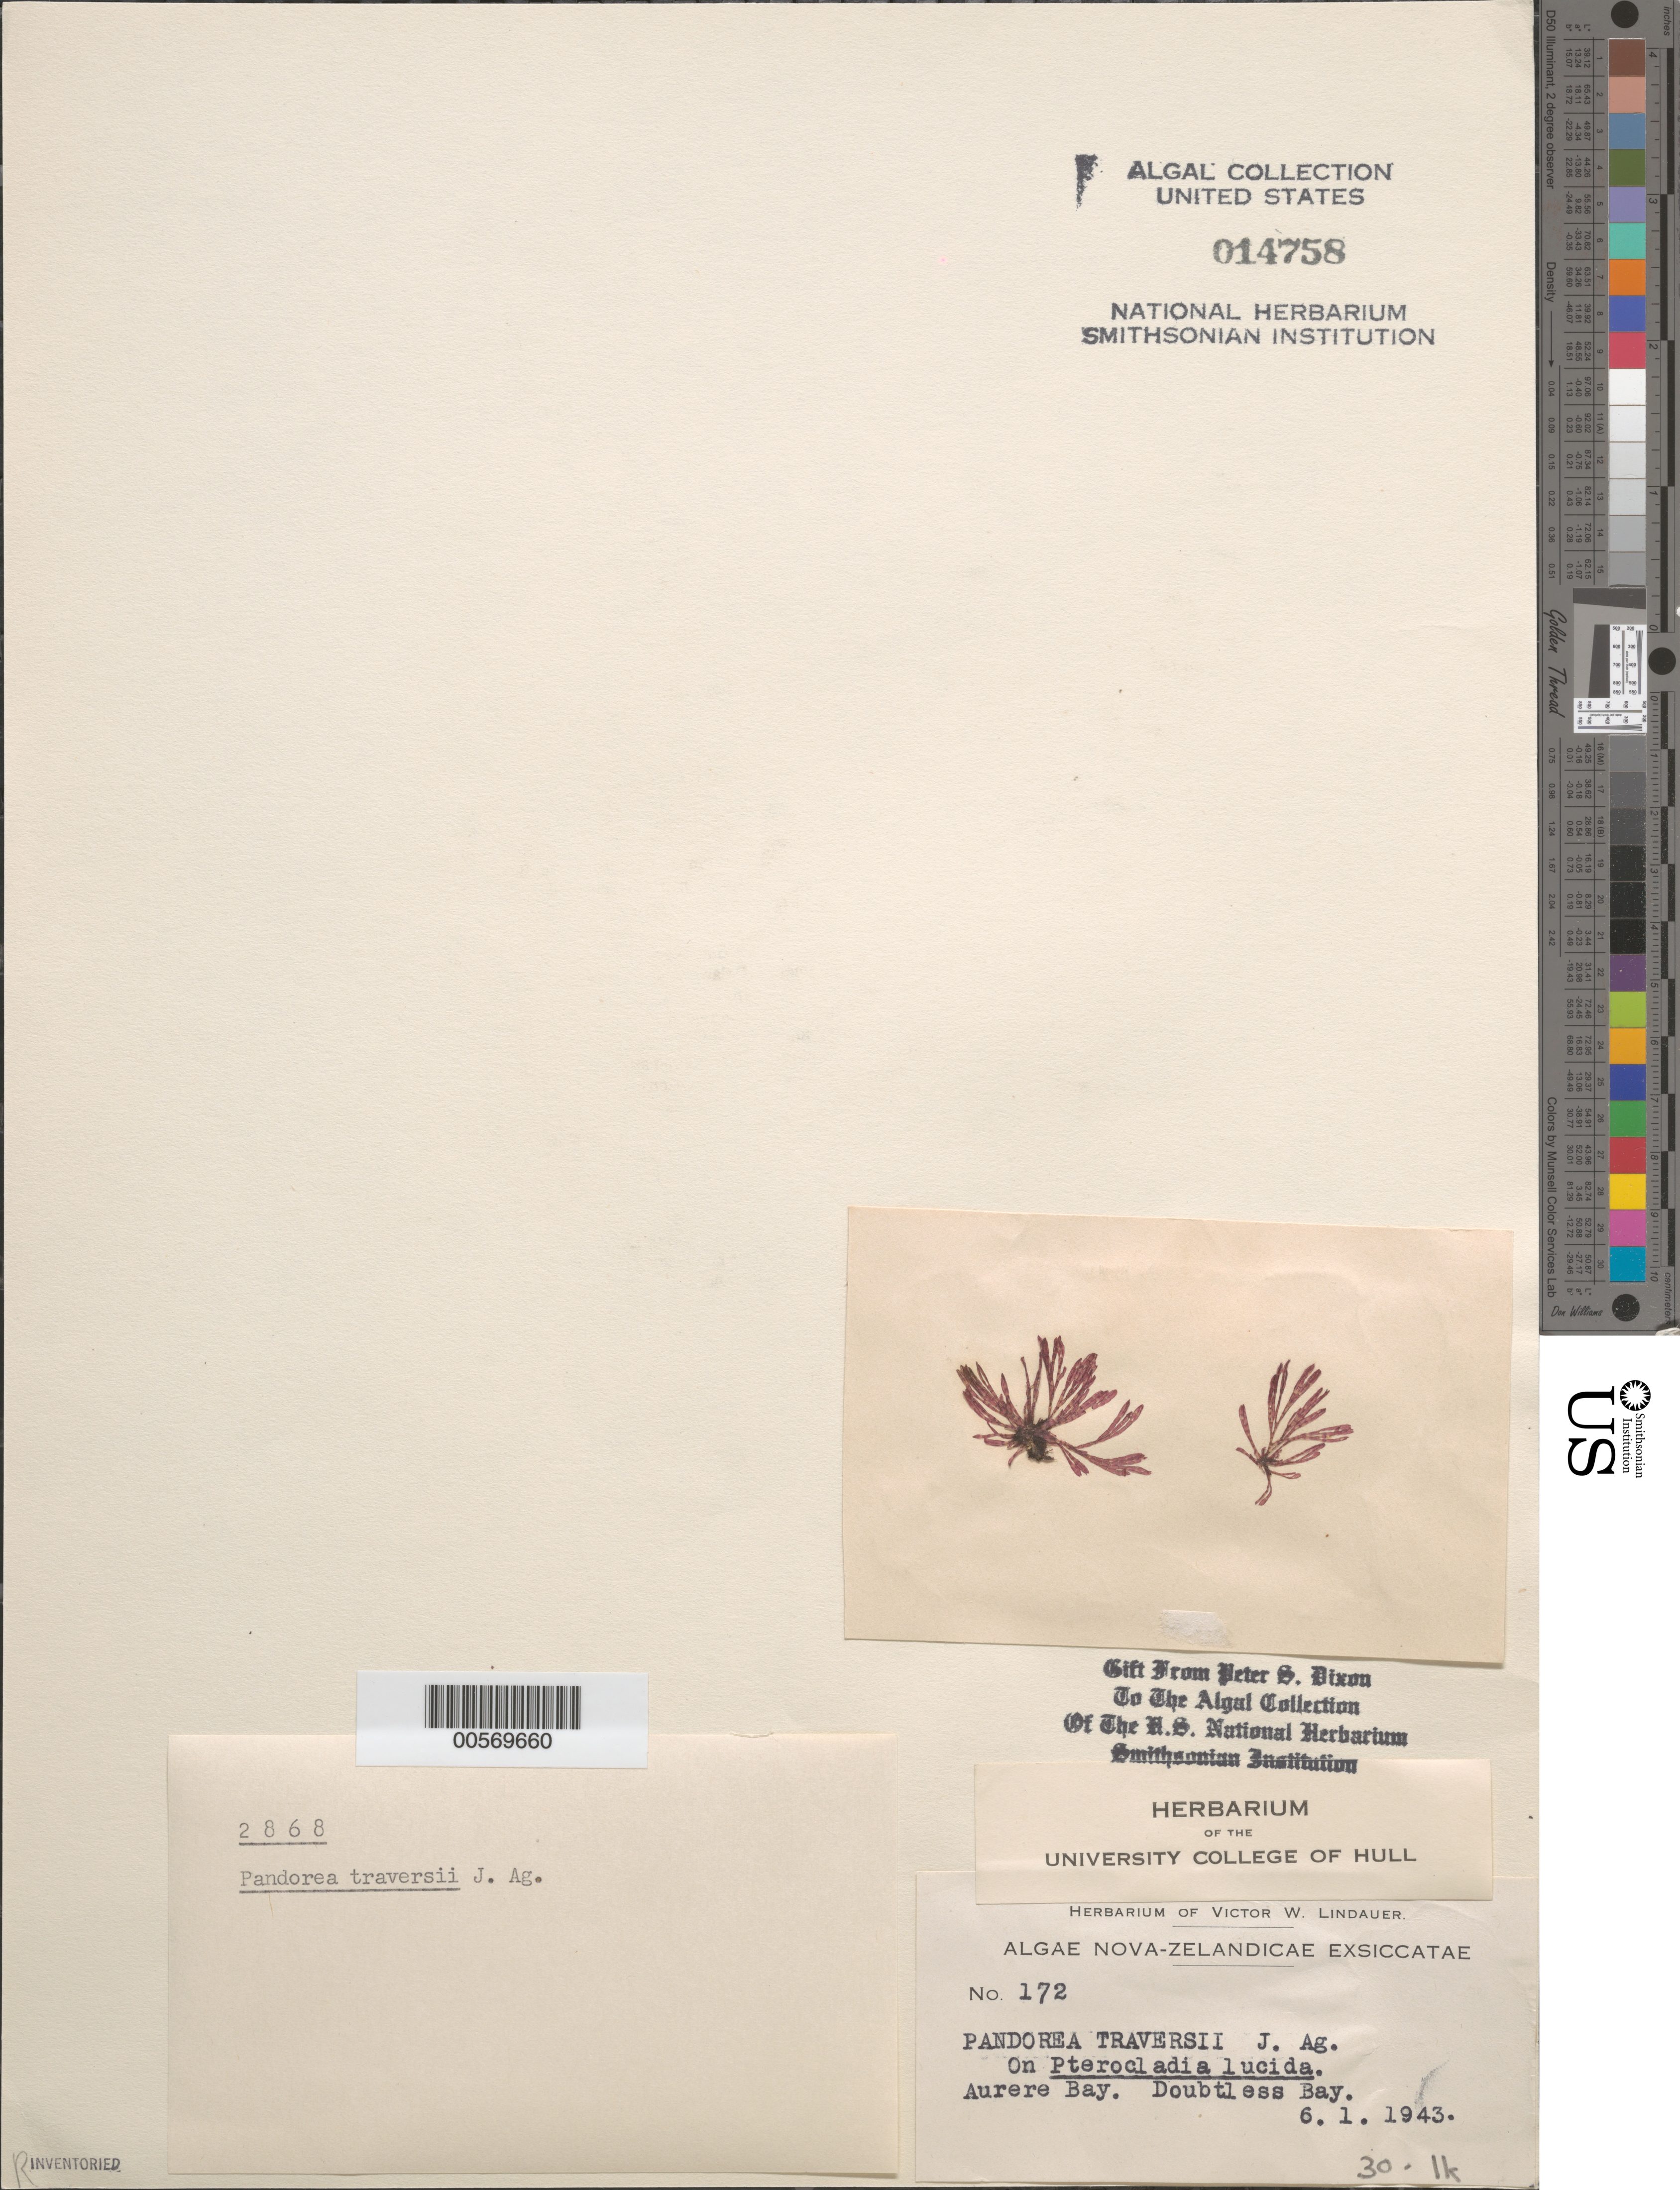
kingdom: Plantae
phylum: Rhodophyta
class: Florideophyceae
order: Ceramiales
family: Wrangeliaceae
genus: Griffithsia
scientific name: Griffithsia traversii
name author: (J. Agardh) Baldock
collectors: V. Lindauer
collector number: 172 & PSD 2868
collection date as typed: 06 Jan 1943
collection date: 1943-01-06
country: New Zealand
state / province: Northland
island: North Island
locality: Aurere Bay, Doubtless Bay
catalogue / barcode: US 14758